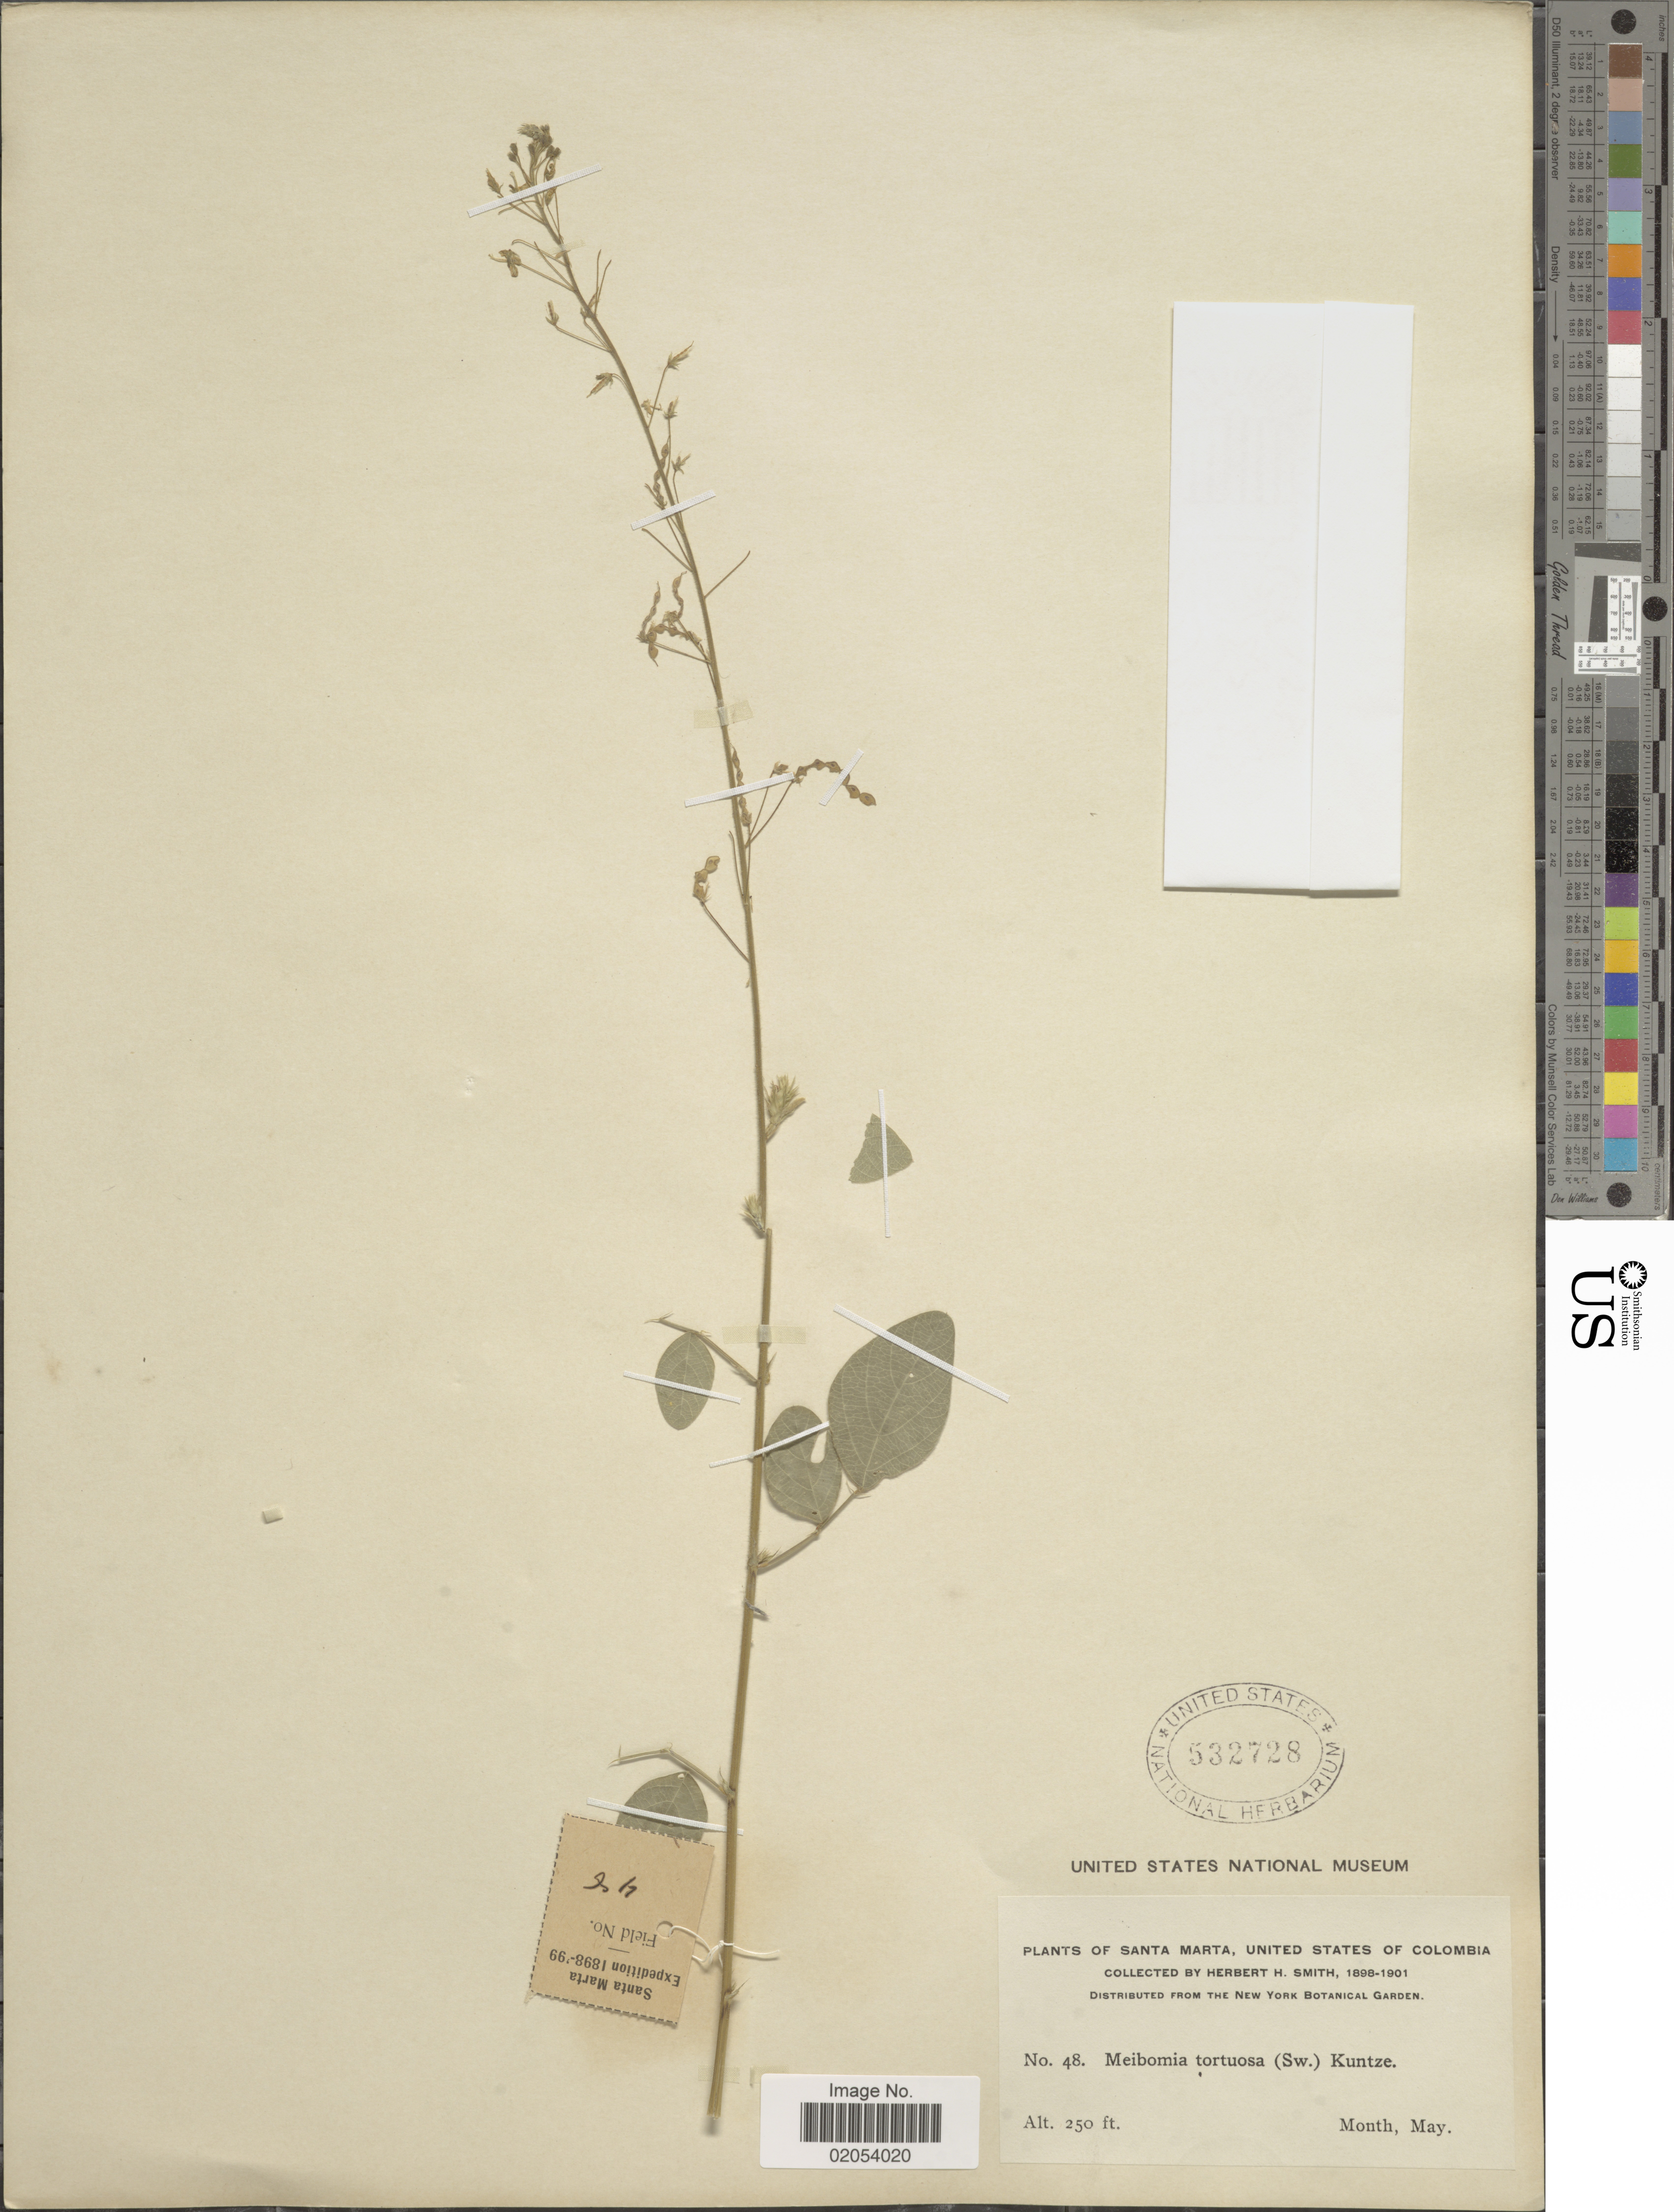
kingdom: Plantae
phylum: Tracheophyta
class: Magnoliopsida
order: Fabales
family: Fabaceae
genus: Desmodium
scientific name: Desmodium tortuosum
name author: (Sw.) DC.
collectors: Herbert H. Smith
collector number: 48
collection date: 1898-05/1901-05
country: Colombia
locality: Santa Marta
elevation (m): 76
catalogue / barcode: US 532728